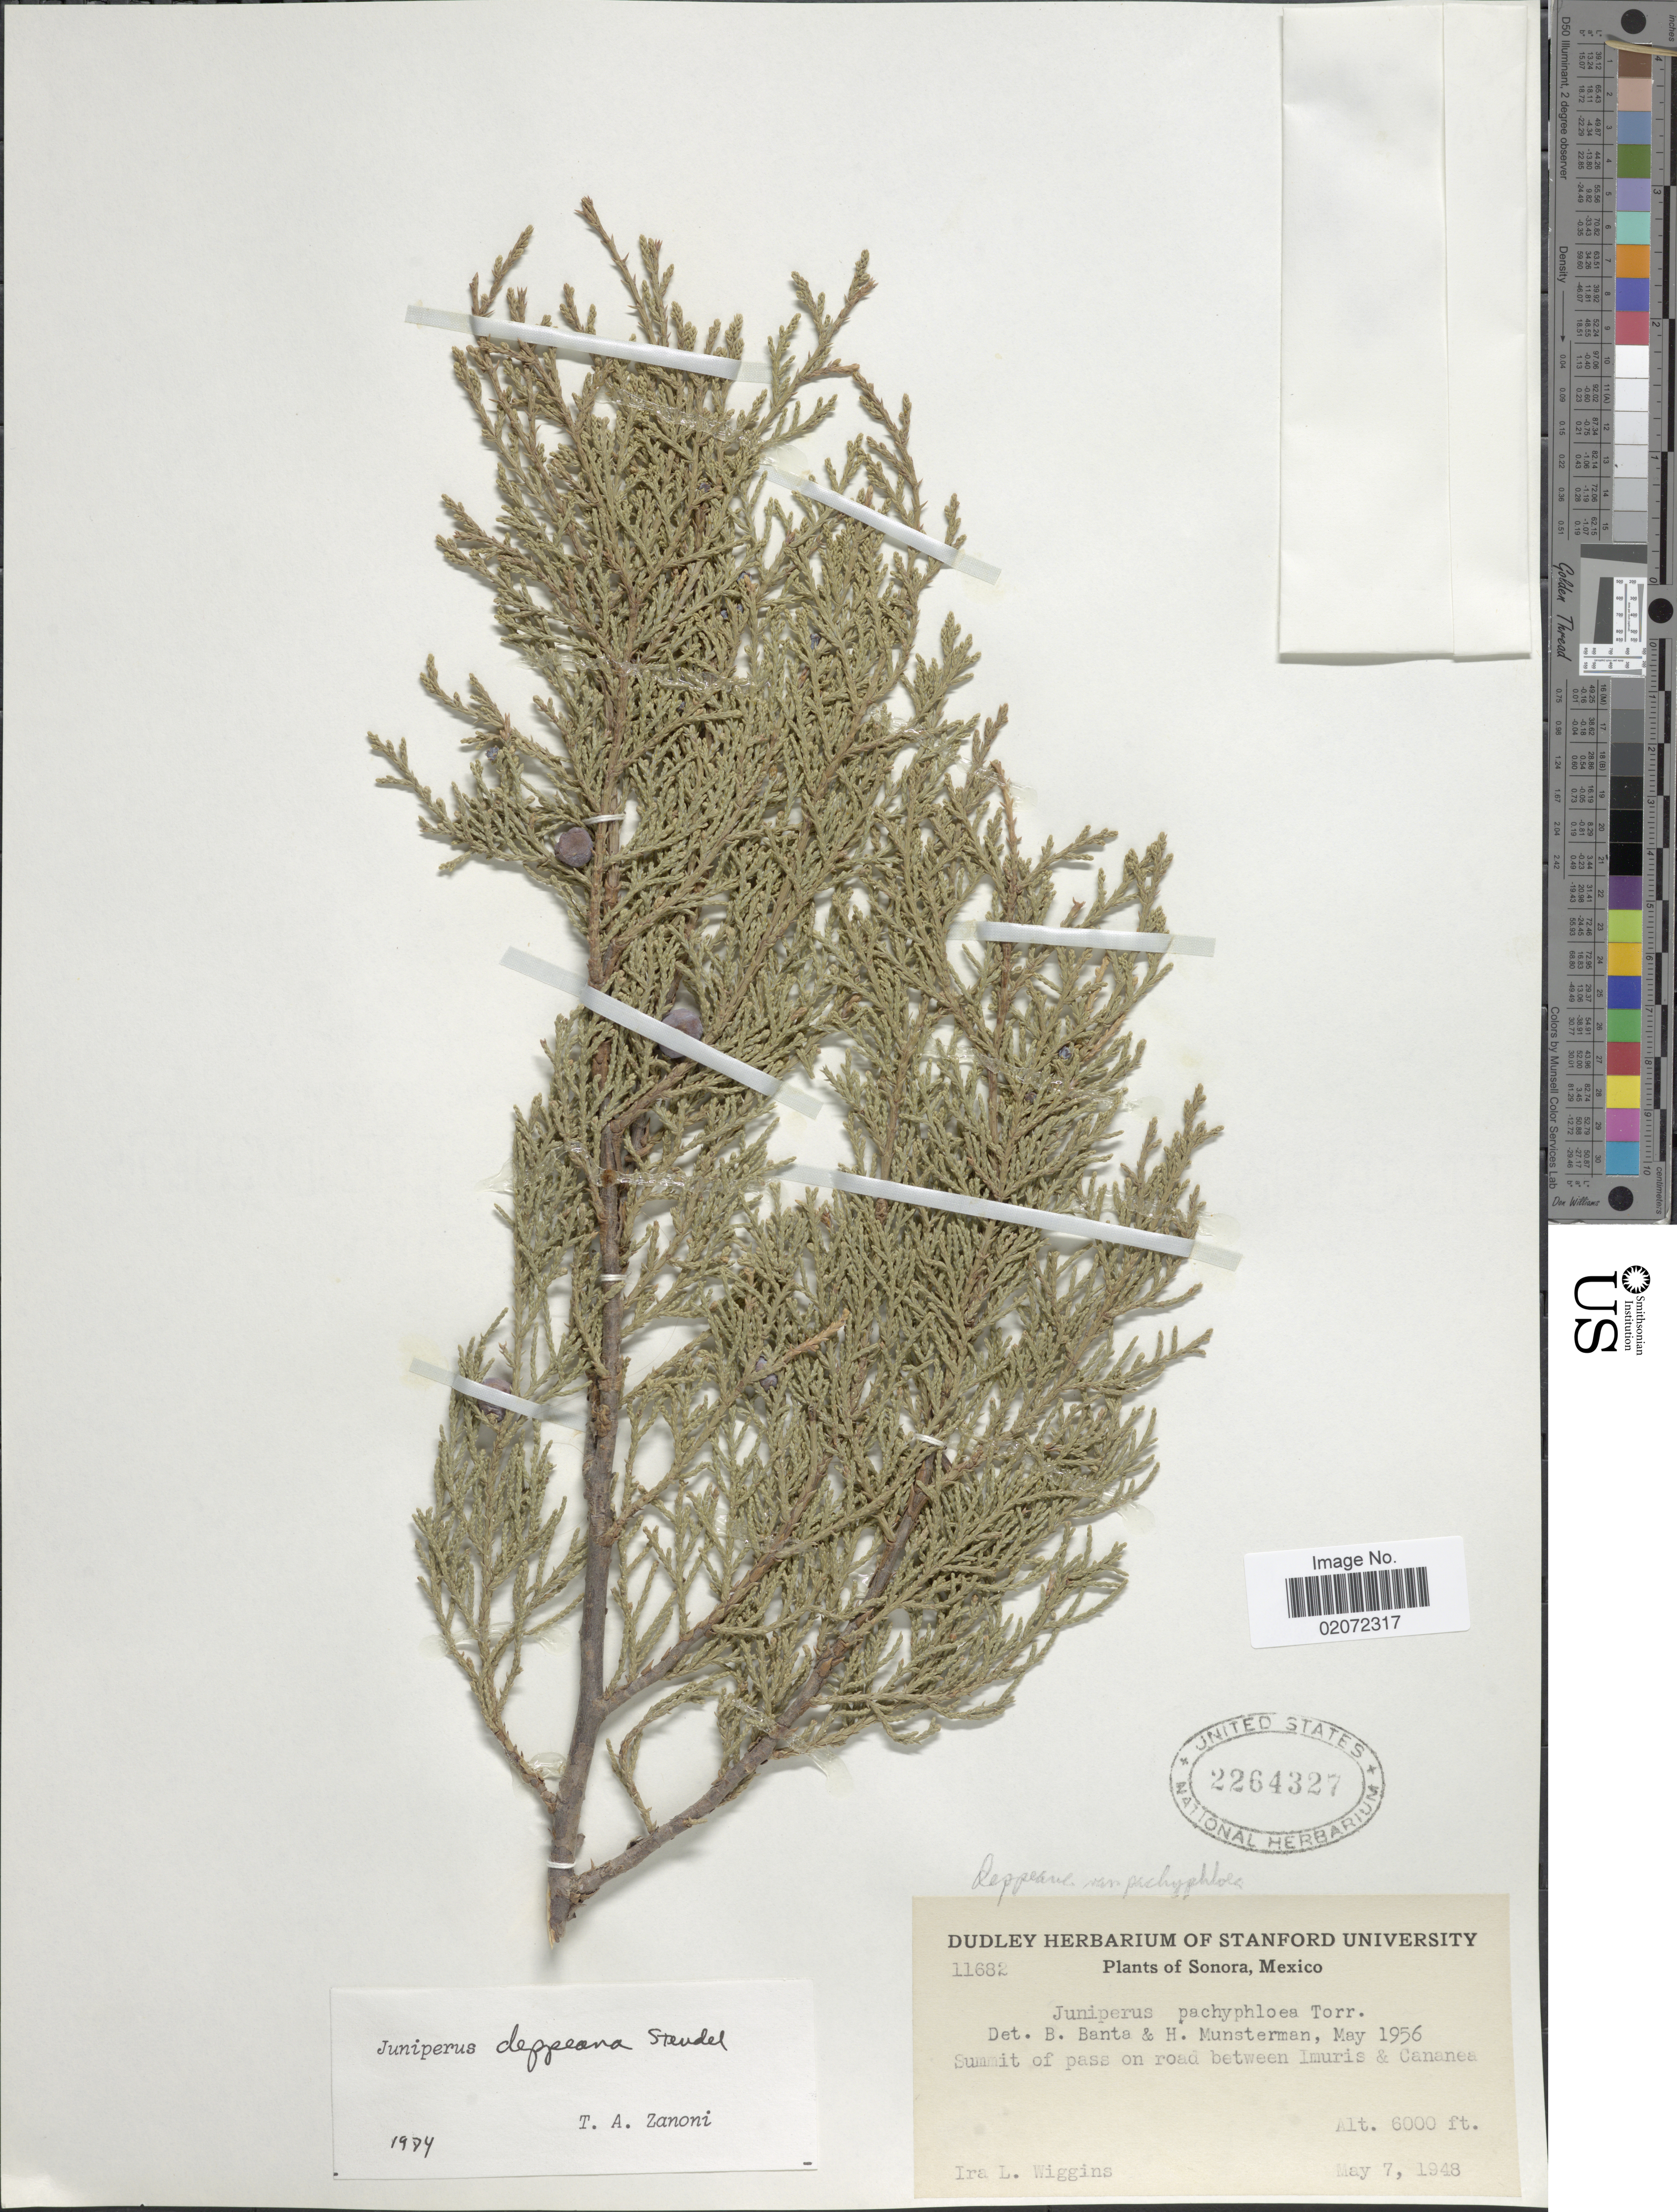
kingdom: Plantae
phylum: Tracheophyta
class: Pinopsida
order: Pinales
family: Cupressaceae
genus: Juniperus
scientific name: Juniperus deppeana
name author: Steud.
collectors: I. L. Wiggins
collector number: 11682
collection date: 1948-05-07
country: Mexico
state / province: Sonora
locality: Summit of pass on road between Imuris & Cananea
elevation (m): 1829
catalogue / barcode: US 2264327